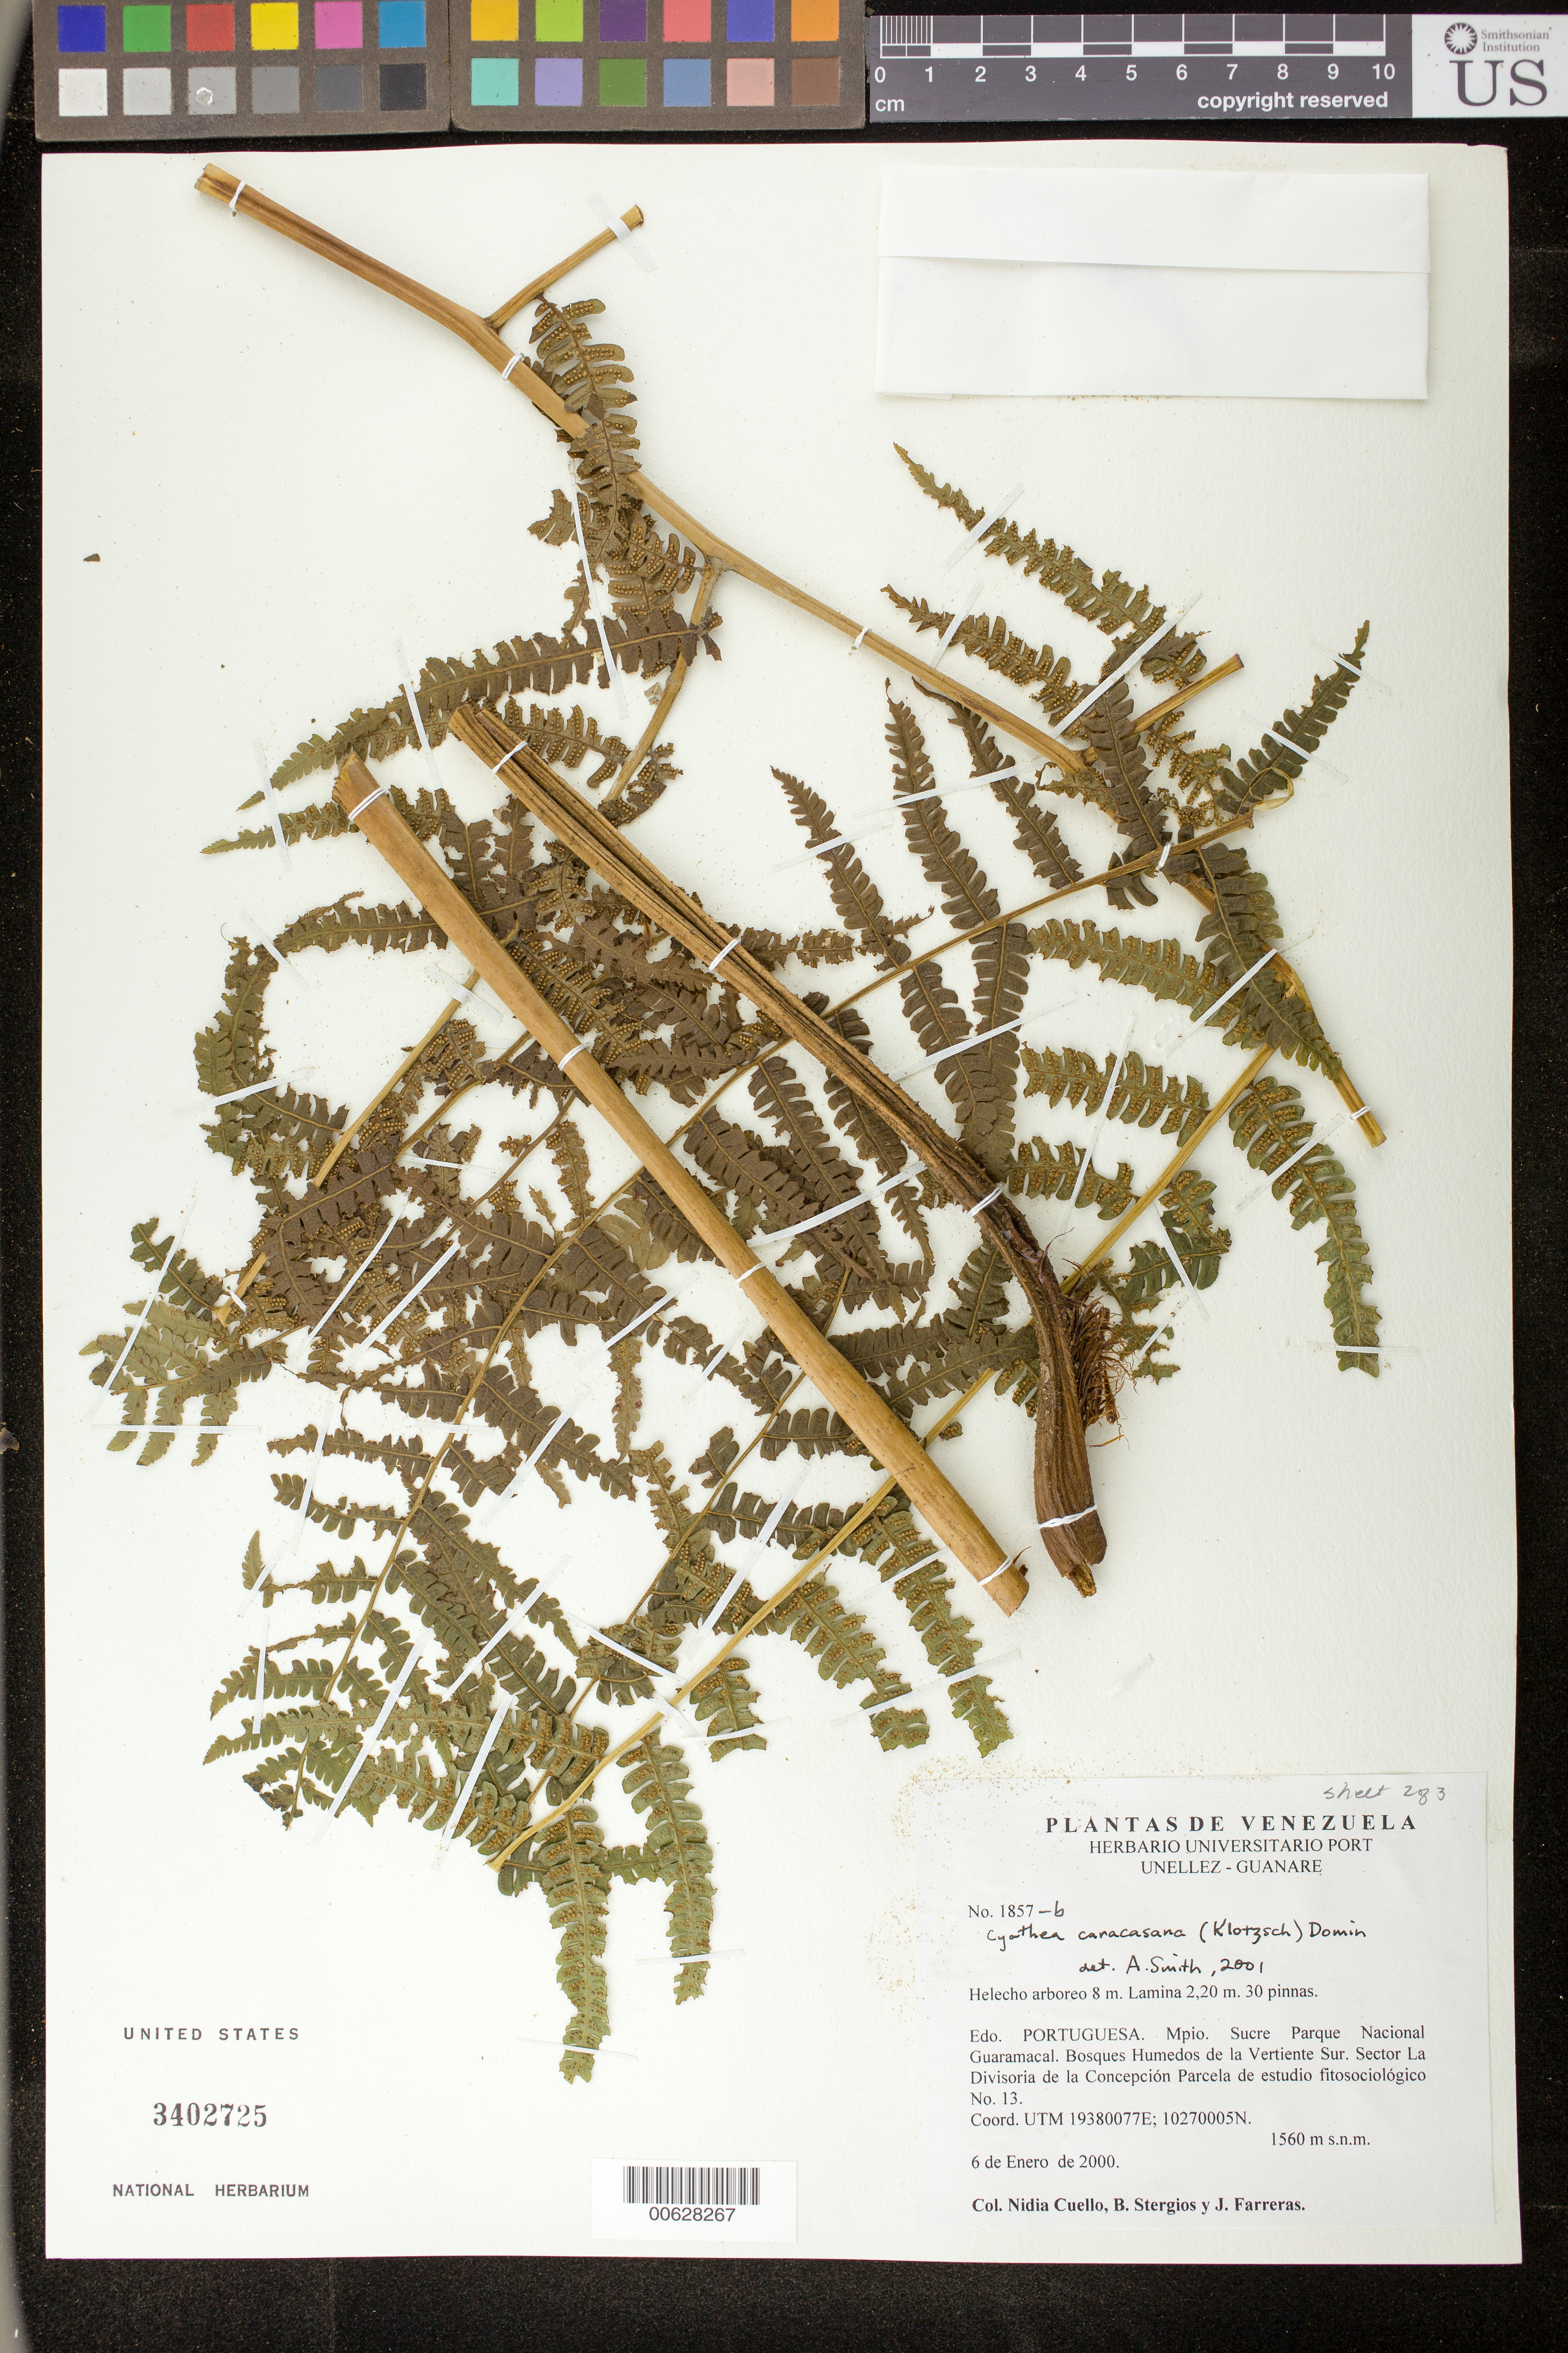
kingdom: Plantae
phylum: Tracheophyta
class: Polypodiopsida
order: Cyatheales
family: Cyatheaceae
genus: Cyathea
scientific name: Cyathea caracasana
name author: (Klotzsch) Domin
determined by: Smith, Alan R., (UC)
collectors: N. L. Cuello, B. G. Stergios & J. Farreras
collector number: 1857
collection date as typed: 06 Jan 2000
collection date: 2000-01-06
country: Venezuela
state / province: Portuguesa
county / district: Sucre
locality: Parque Nacional Guaramacal. Sector La Divisoria de la Concepción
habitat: Bosques húmedos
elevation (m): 1560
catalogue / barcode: US 3402725